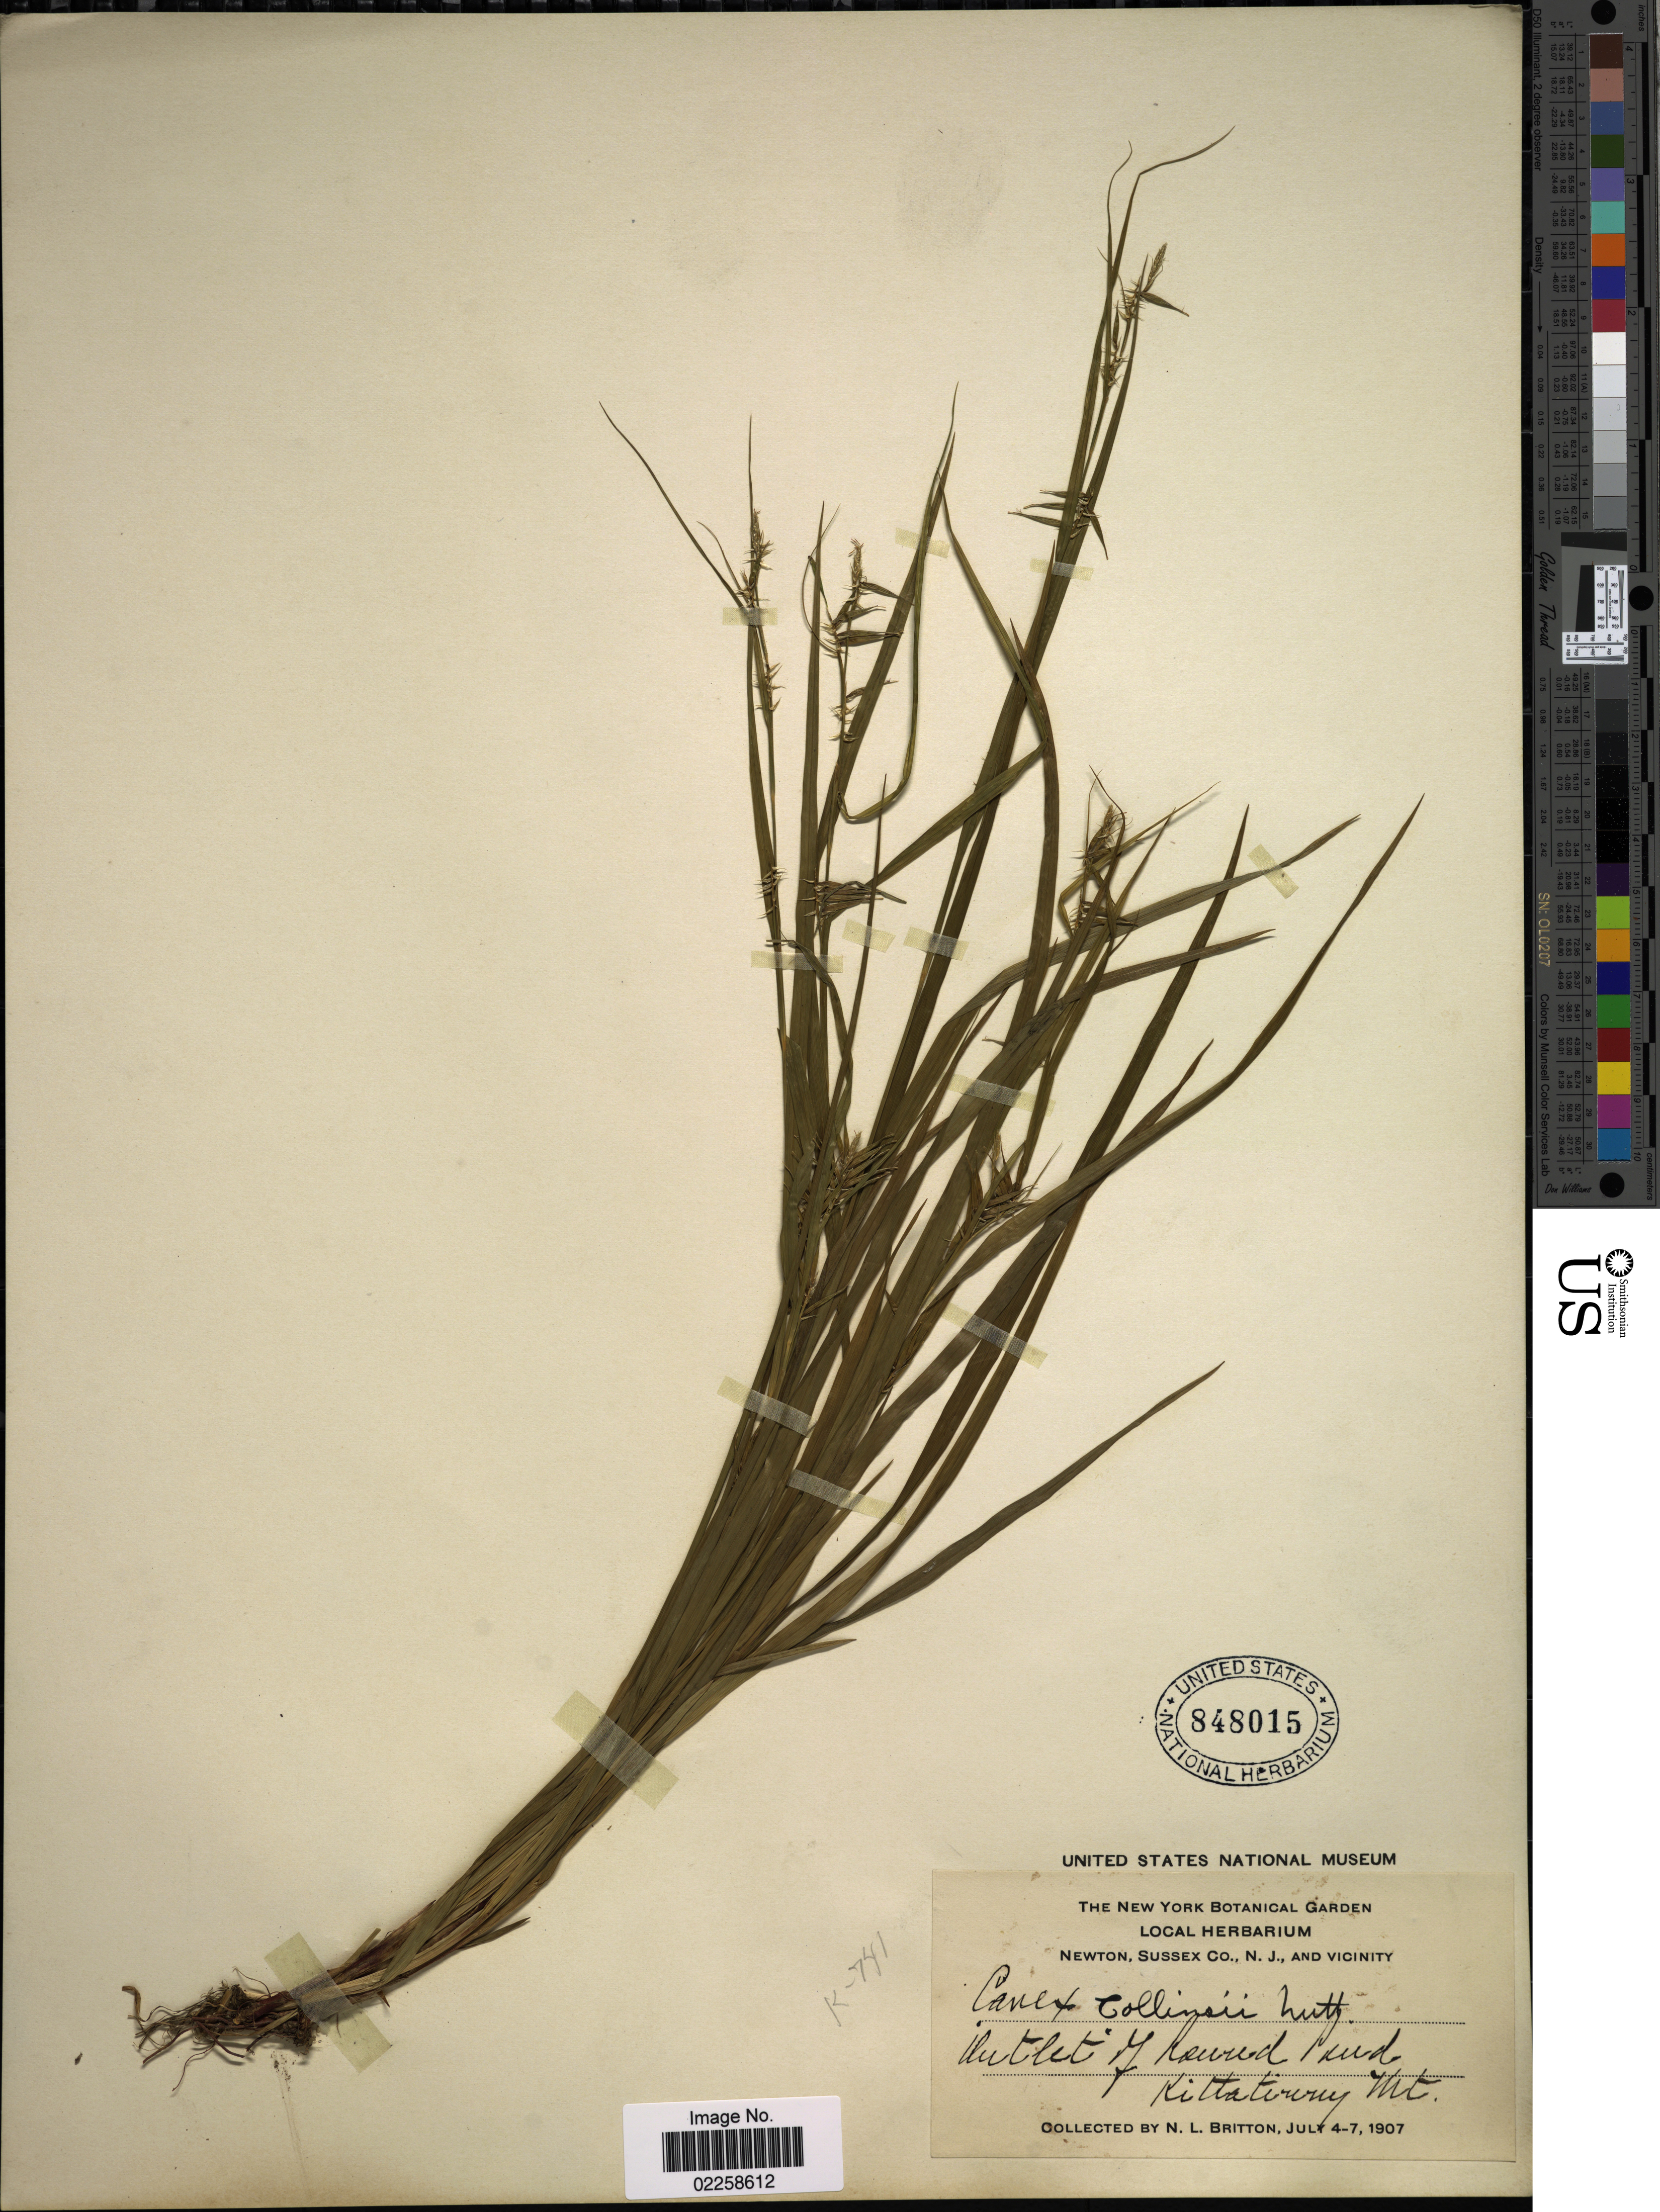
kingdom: Plantae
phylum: Tracheophyta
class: Liliopsida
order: Poales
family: Cyperaceae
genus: Carex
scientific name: Carex collinsii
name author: Nutt.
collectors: N. Britton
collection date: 1907-07-04/1907-07-07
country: United States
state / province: New Jersey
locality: Newton, Sussex Co. and Vicinity. Outlet of Round Pond Kittatinny Mt.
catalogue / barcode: US 848015